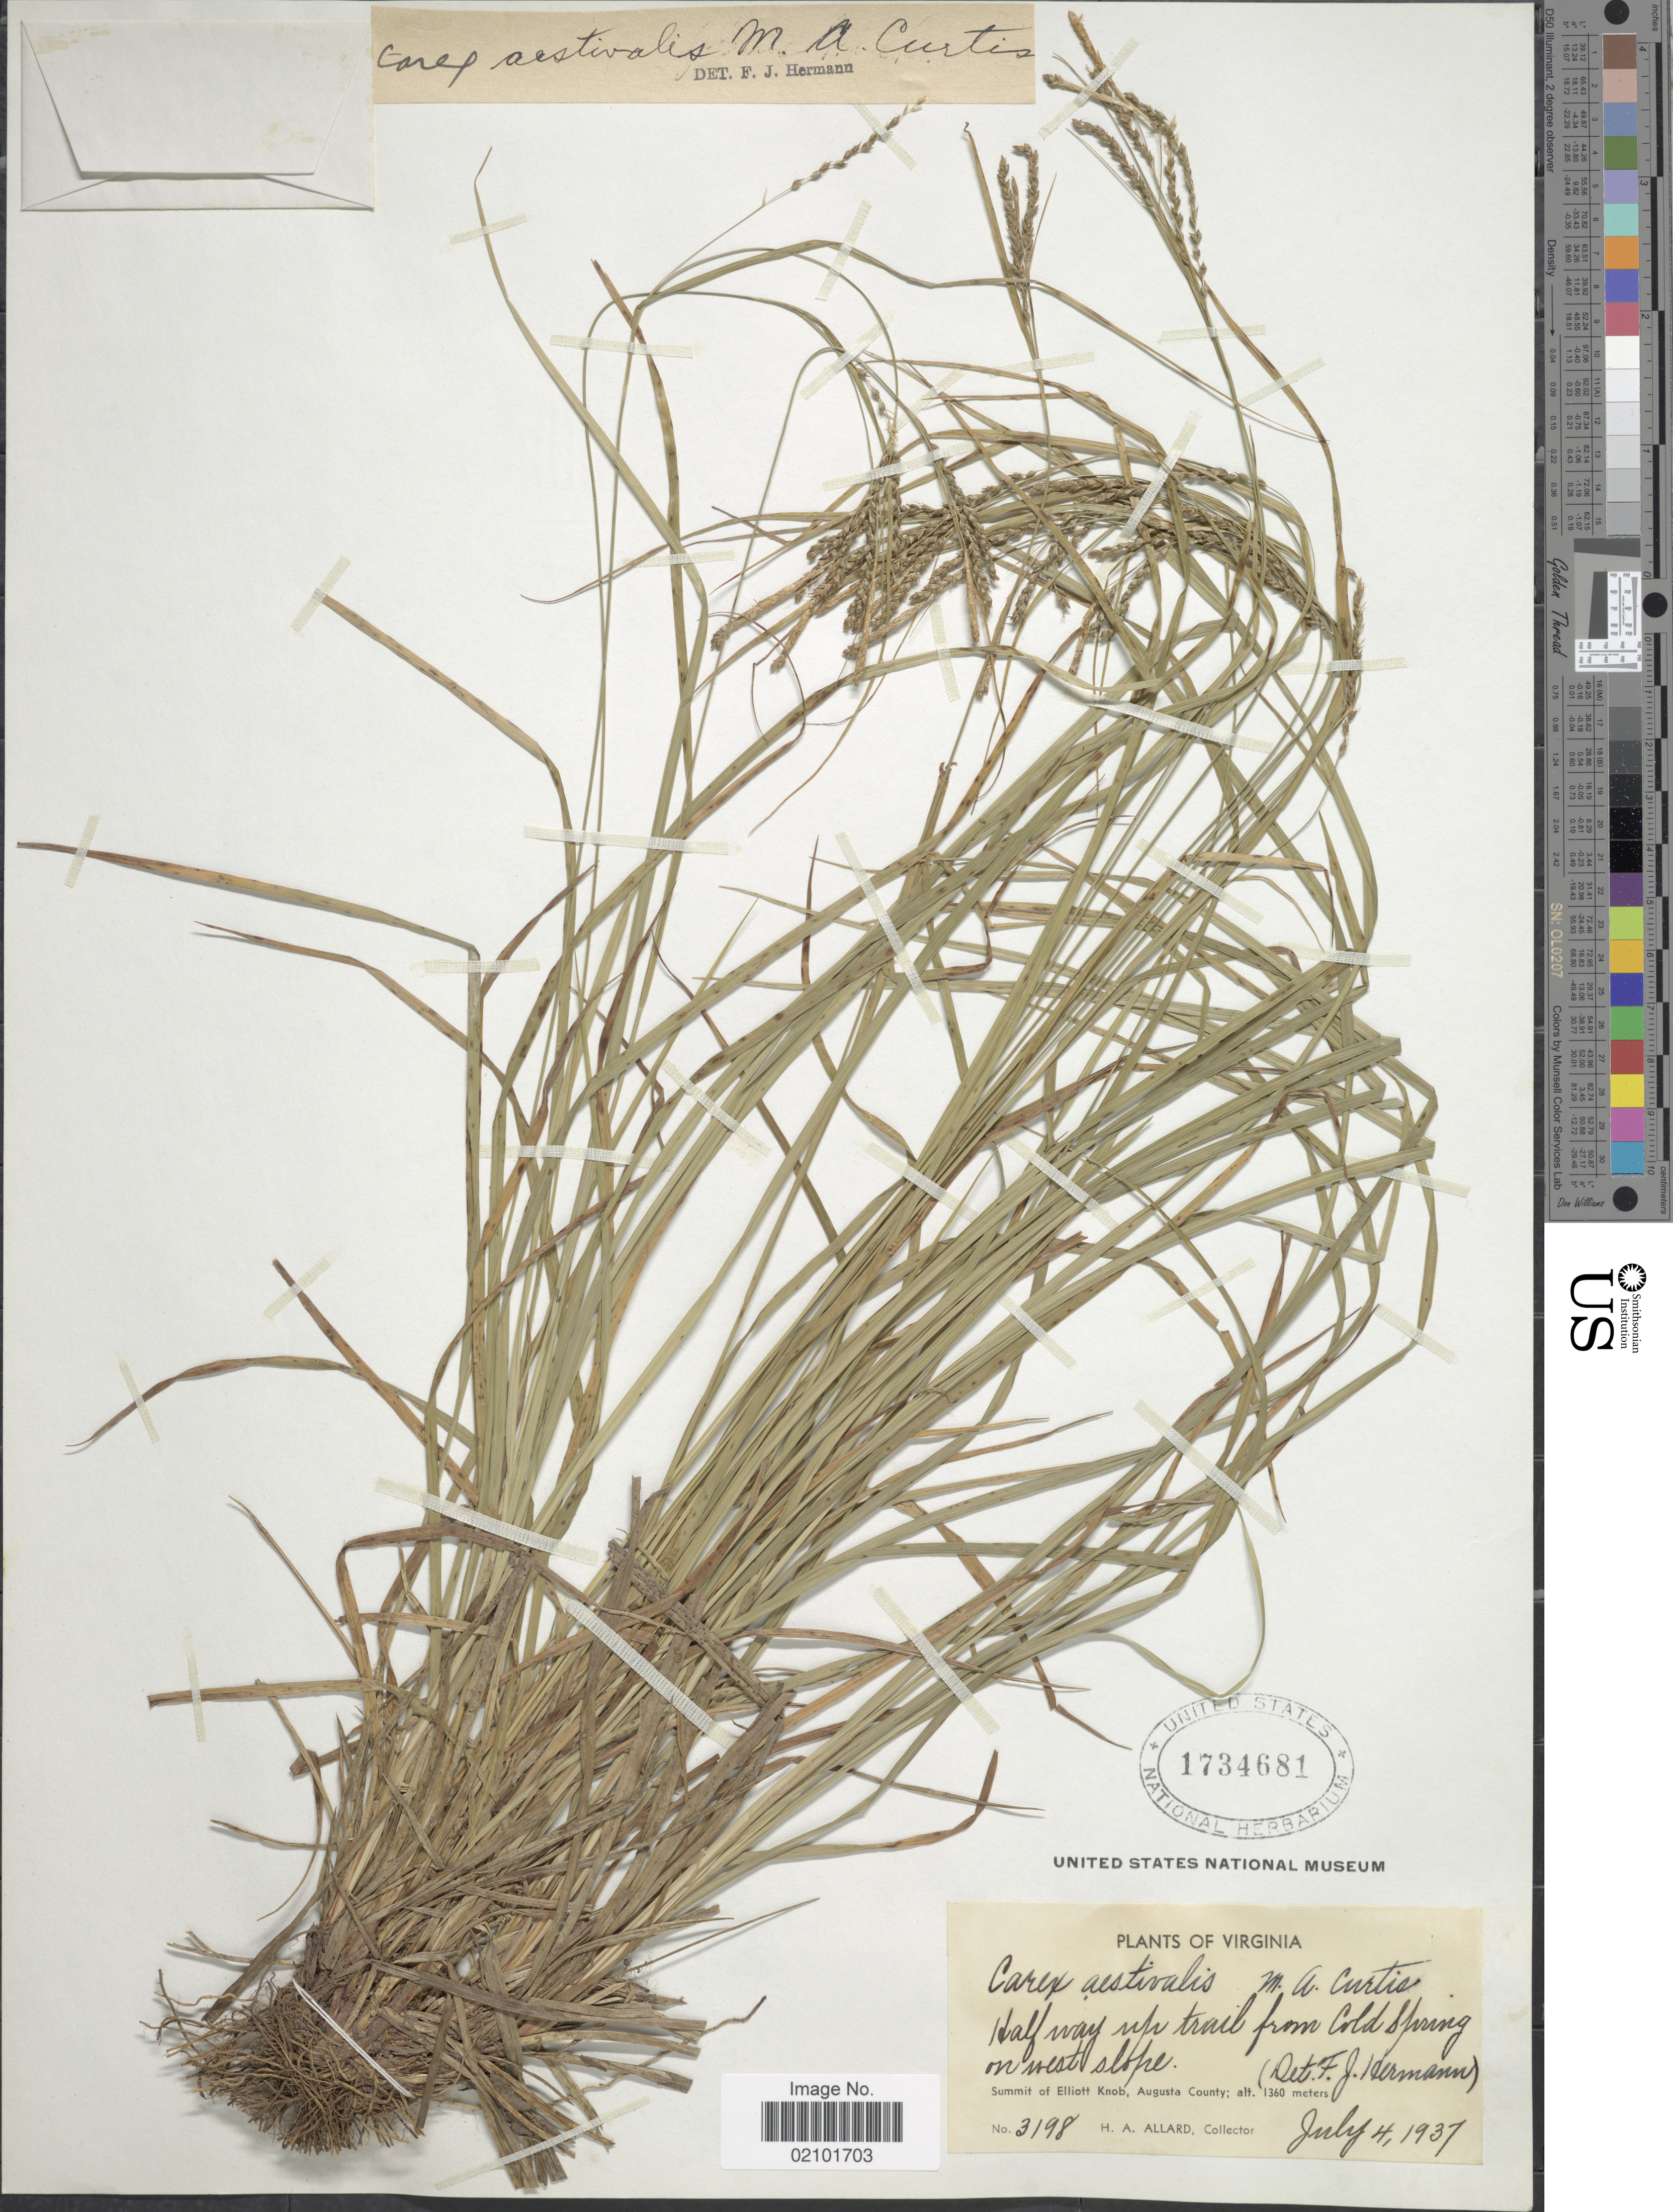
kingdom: Plantae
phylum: Tracheophyta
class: Liliopsida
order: Poales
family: Cyperaceae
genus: Carex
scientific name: Carex aestivalis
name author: M.A. Curtis ex A. Gray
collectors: H. A. Allard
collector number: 3198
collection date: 1937-07-04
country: United States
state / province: Virginia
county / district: Augusta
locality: Halfway up trail from Cold Spring on west slope. Summit of Elliott Knob, Augusta County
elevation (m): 1360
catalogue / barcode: US 1734681